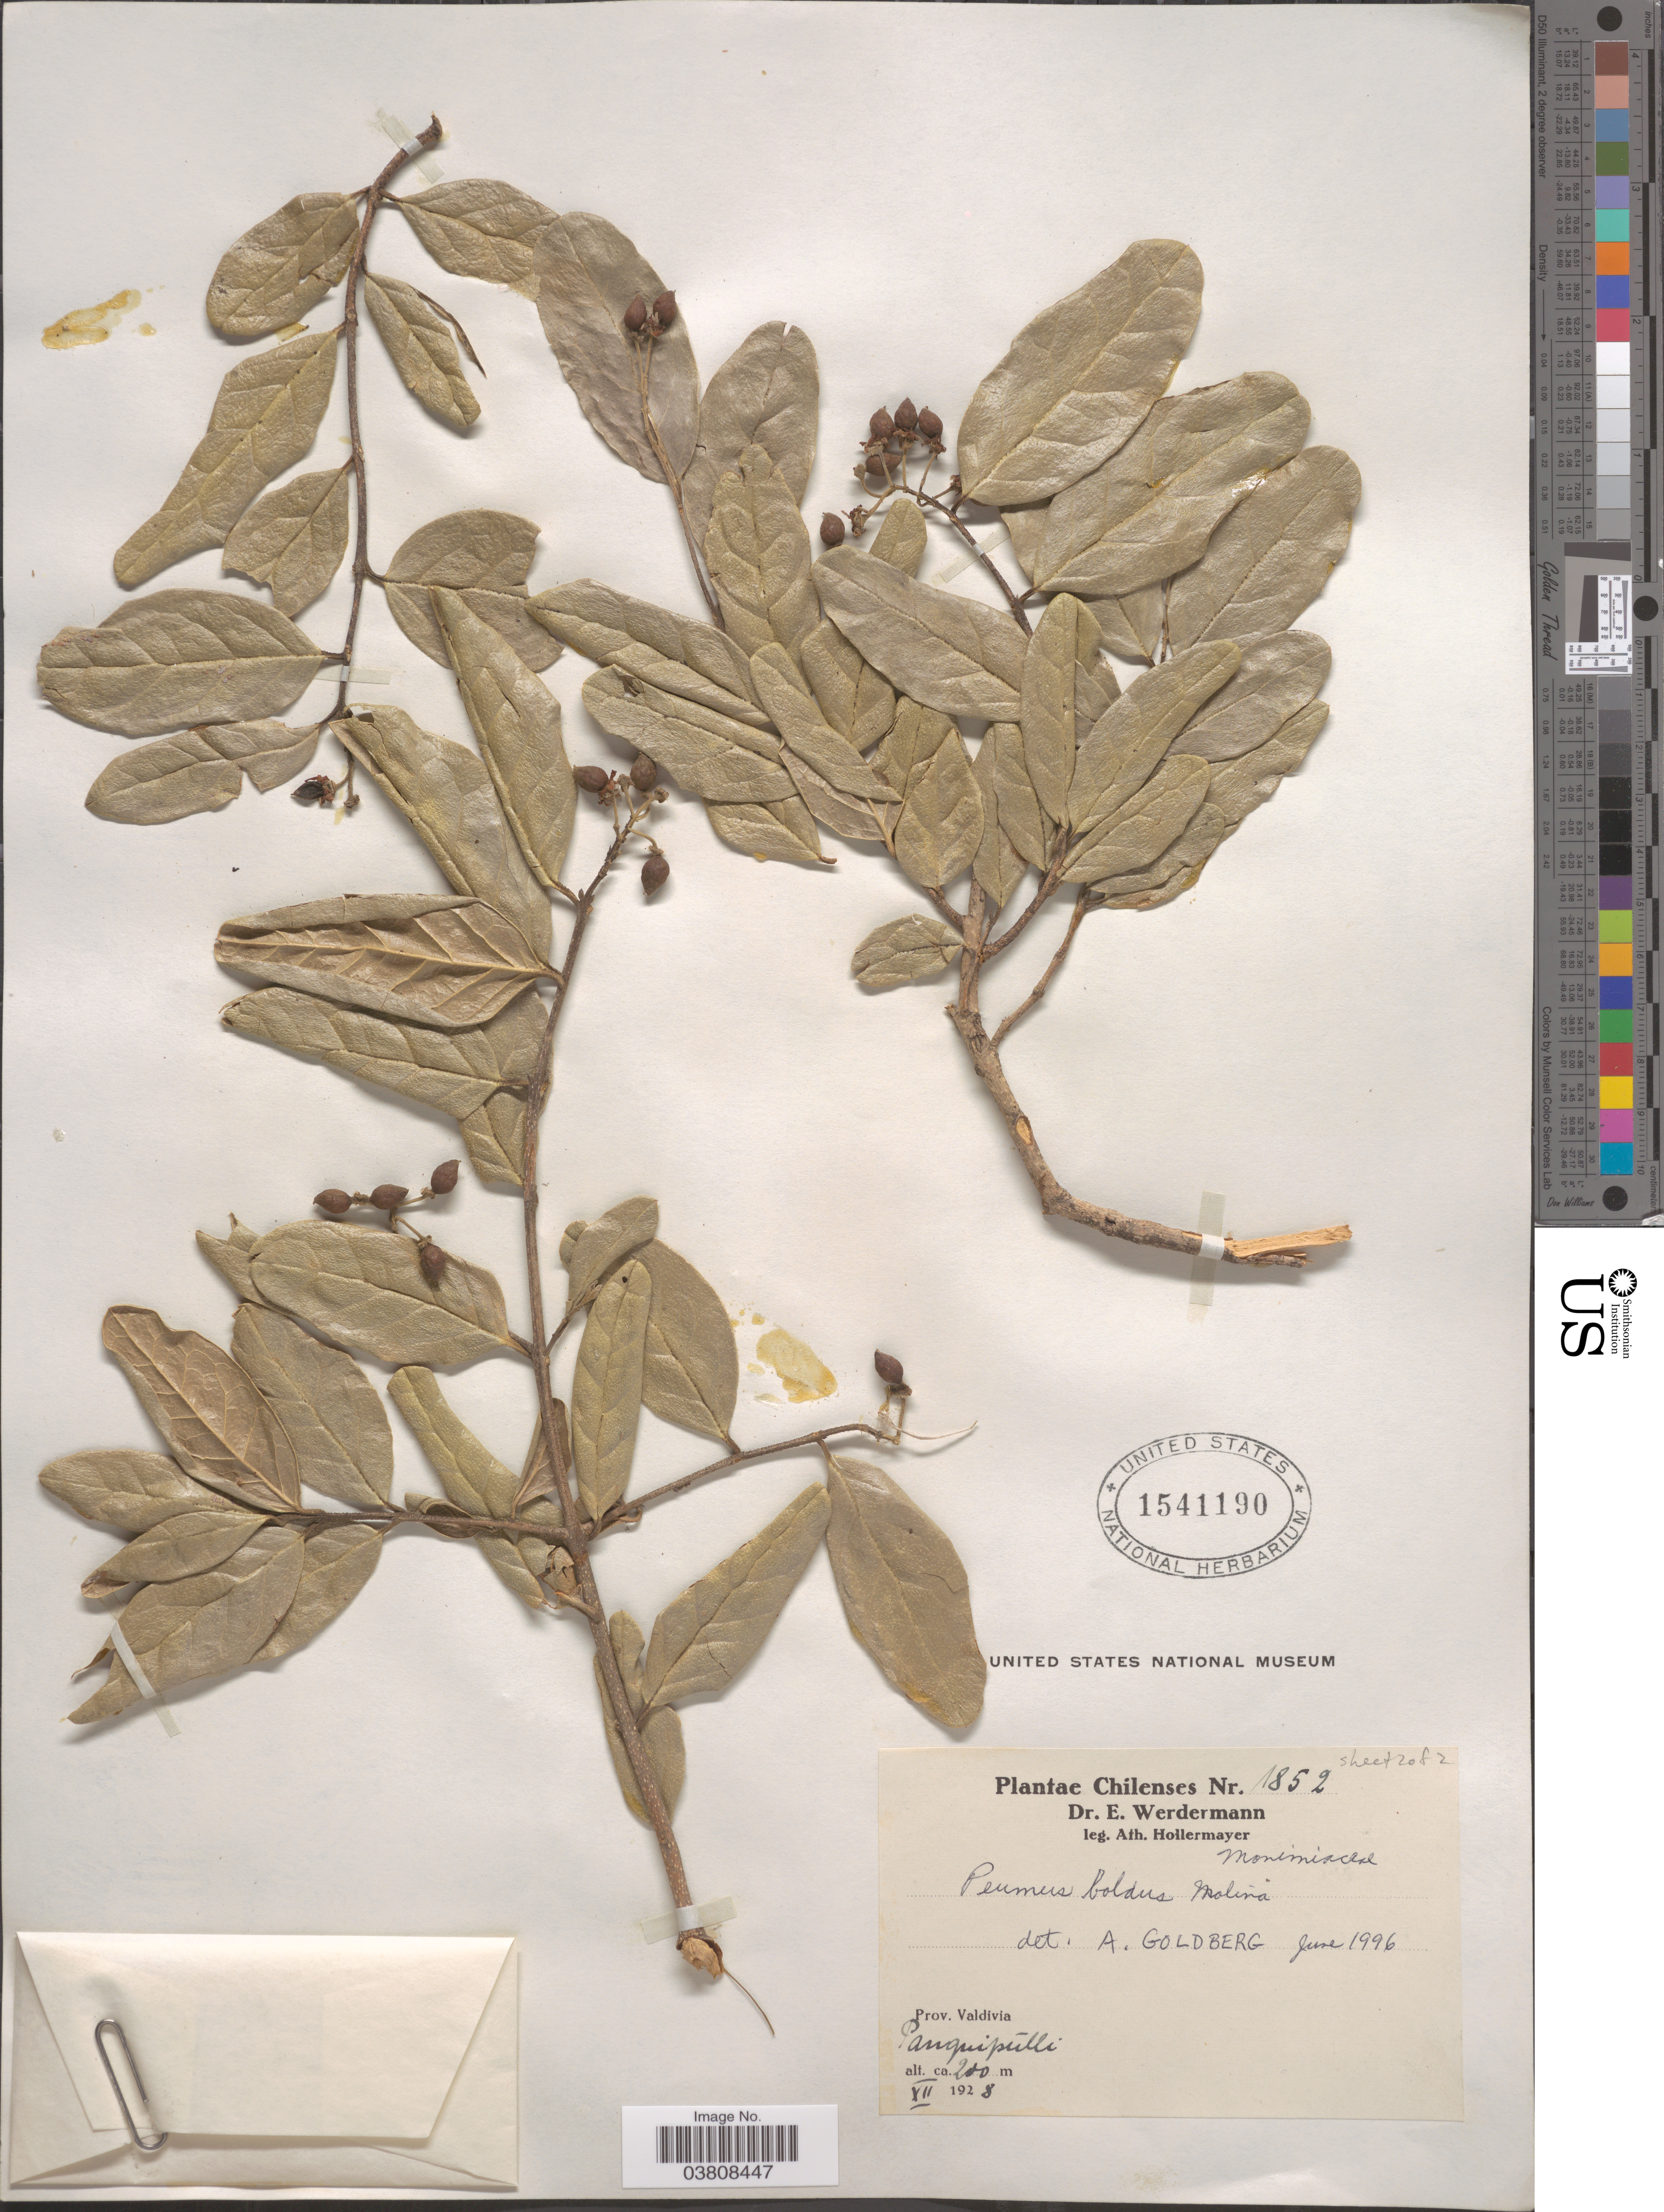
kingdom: Plantae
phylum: Tracheophyta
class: Magnoliopsida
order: Laurales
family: Monimiaceae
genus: Peumus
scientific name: Peumus boldus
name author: Molina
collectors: A. Hollermayer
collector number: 1852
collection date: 1928-12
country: Chile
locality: Prov. Valdivia, Panguipulli.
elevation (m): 200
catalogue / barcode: US 1541190